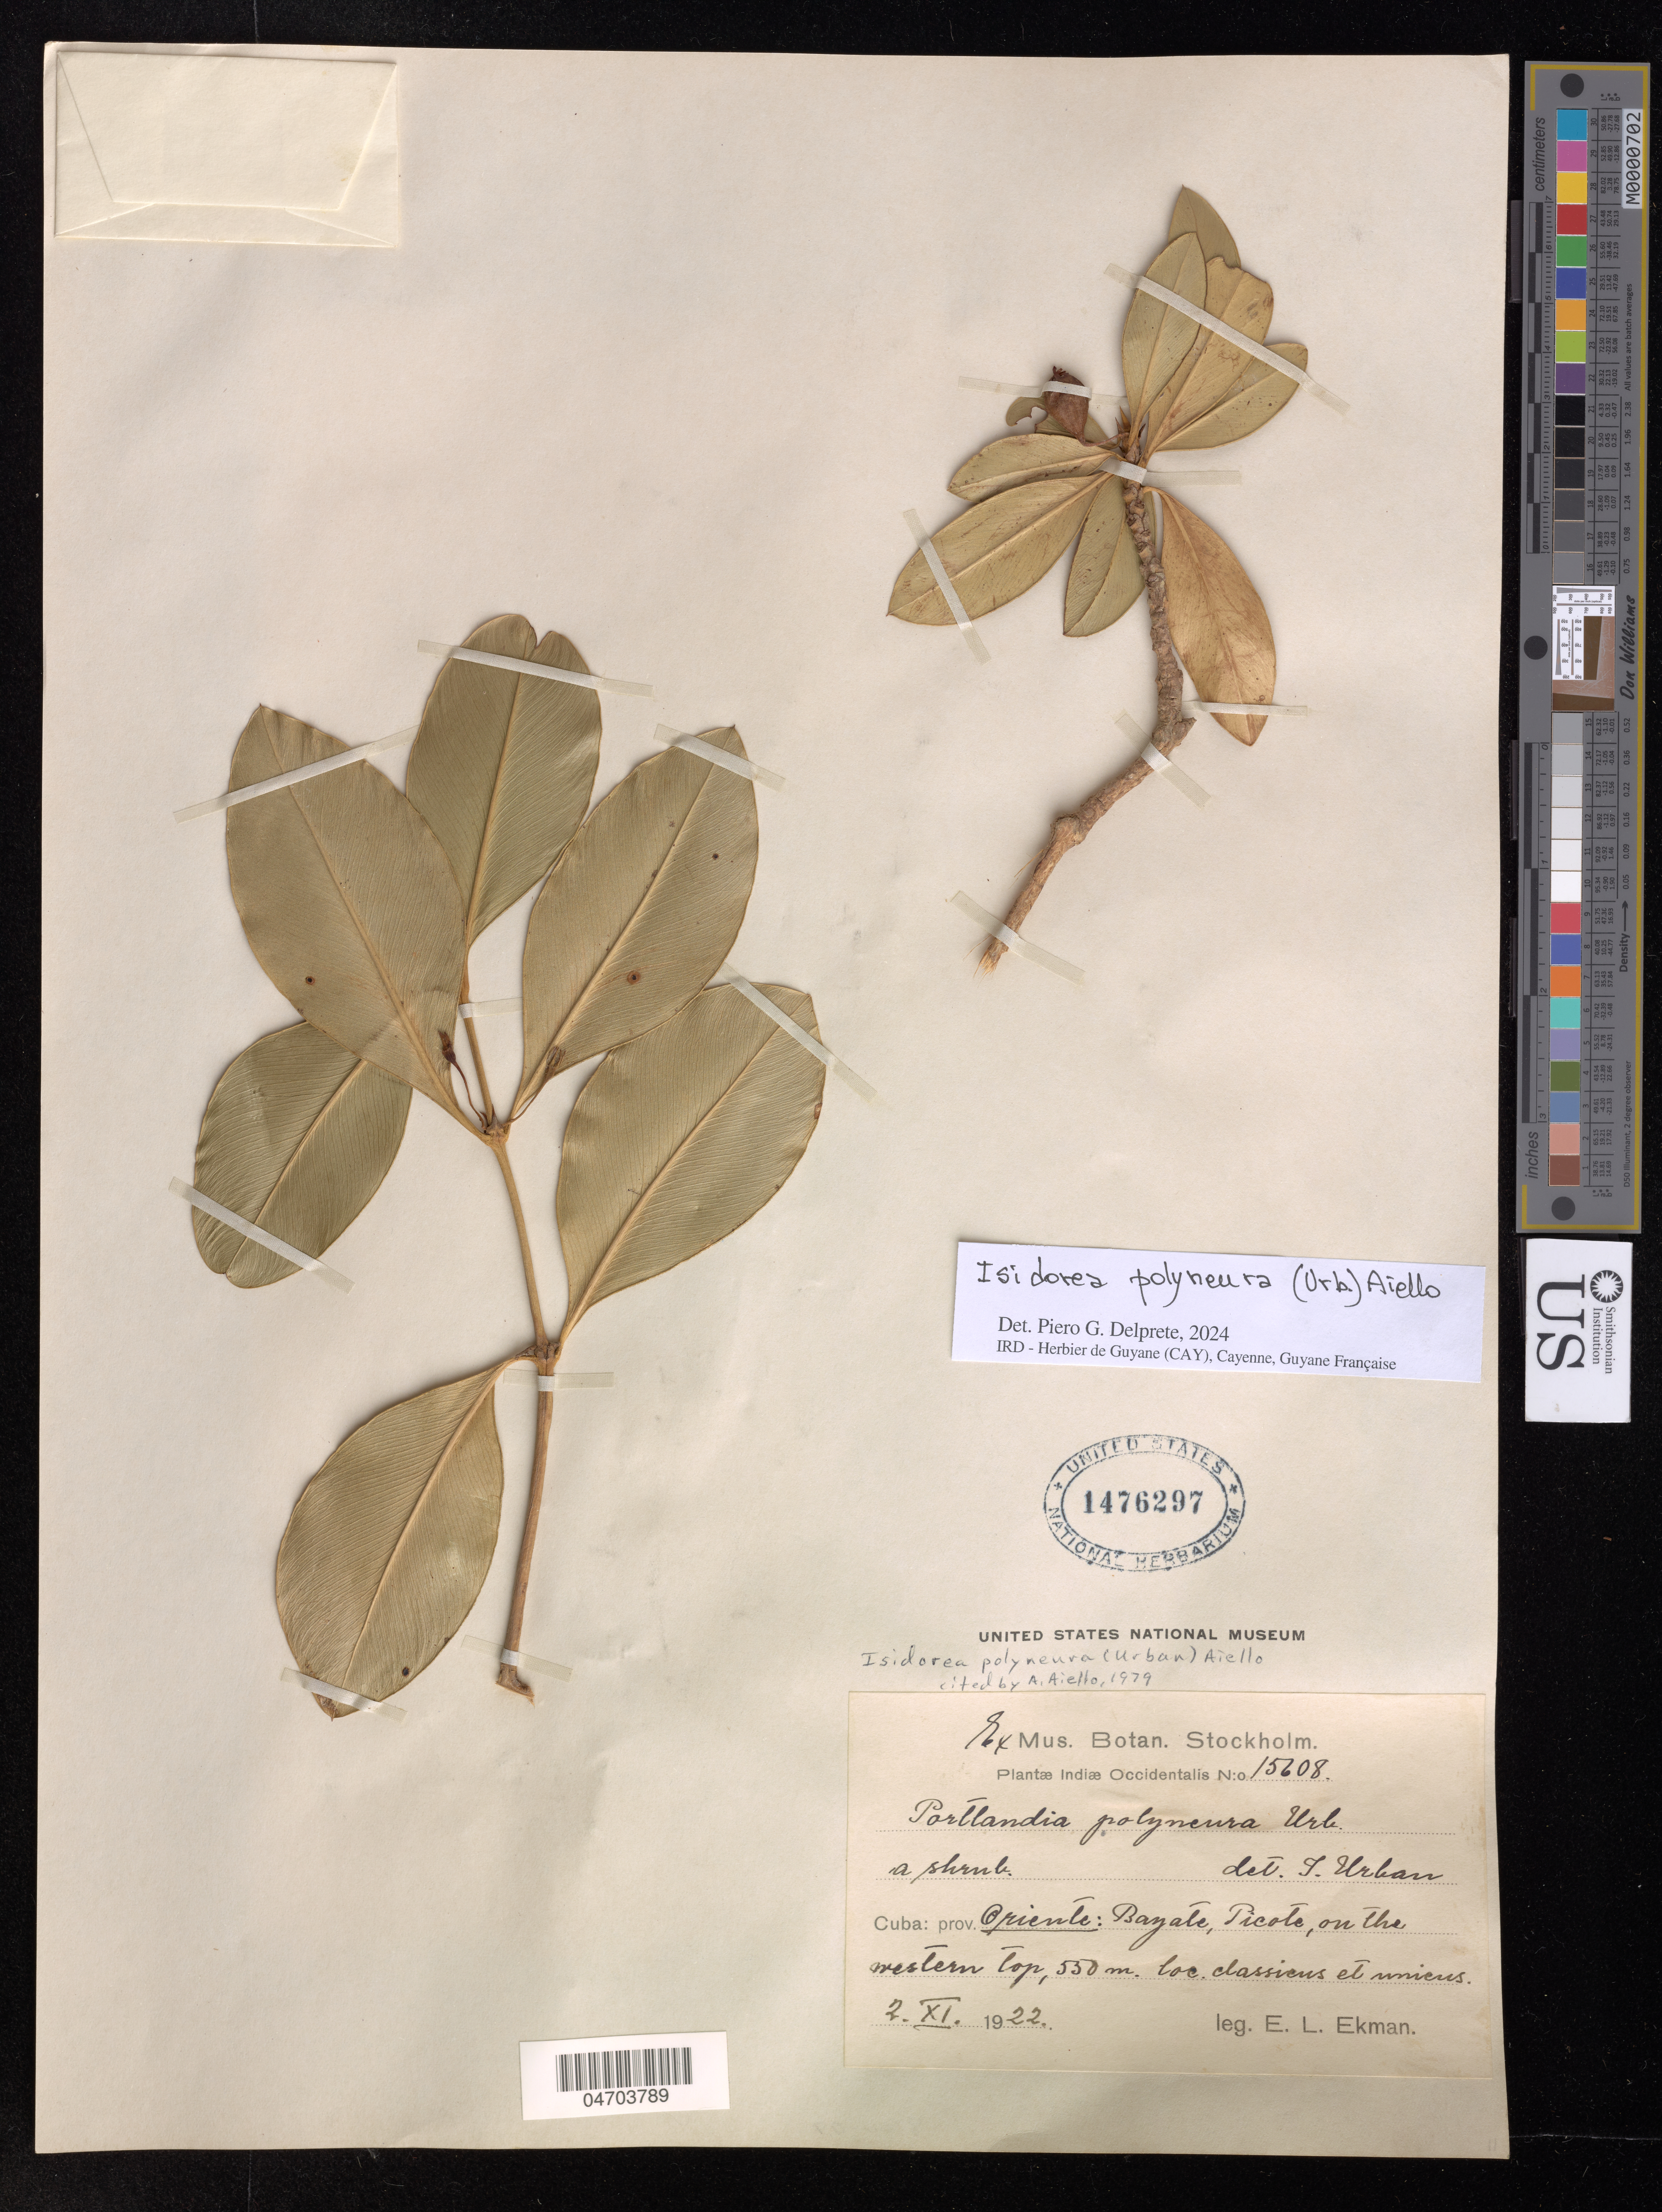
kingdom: Plantae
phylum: Tracheophyta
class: Magnoliopsida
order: Gentianales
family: Rubiaceae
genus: Isidorea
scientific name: Isidorea polyneura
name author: (Urb.) Aiello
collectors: E. Ekman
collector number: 15608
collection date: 1922-11-02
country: Cuba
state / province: Oriente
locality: Indiæ Occidentalis. Bayate, Picote, on the western Top.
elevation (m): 550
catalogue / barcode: US 1476297